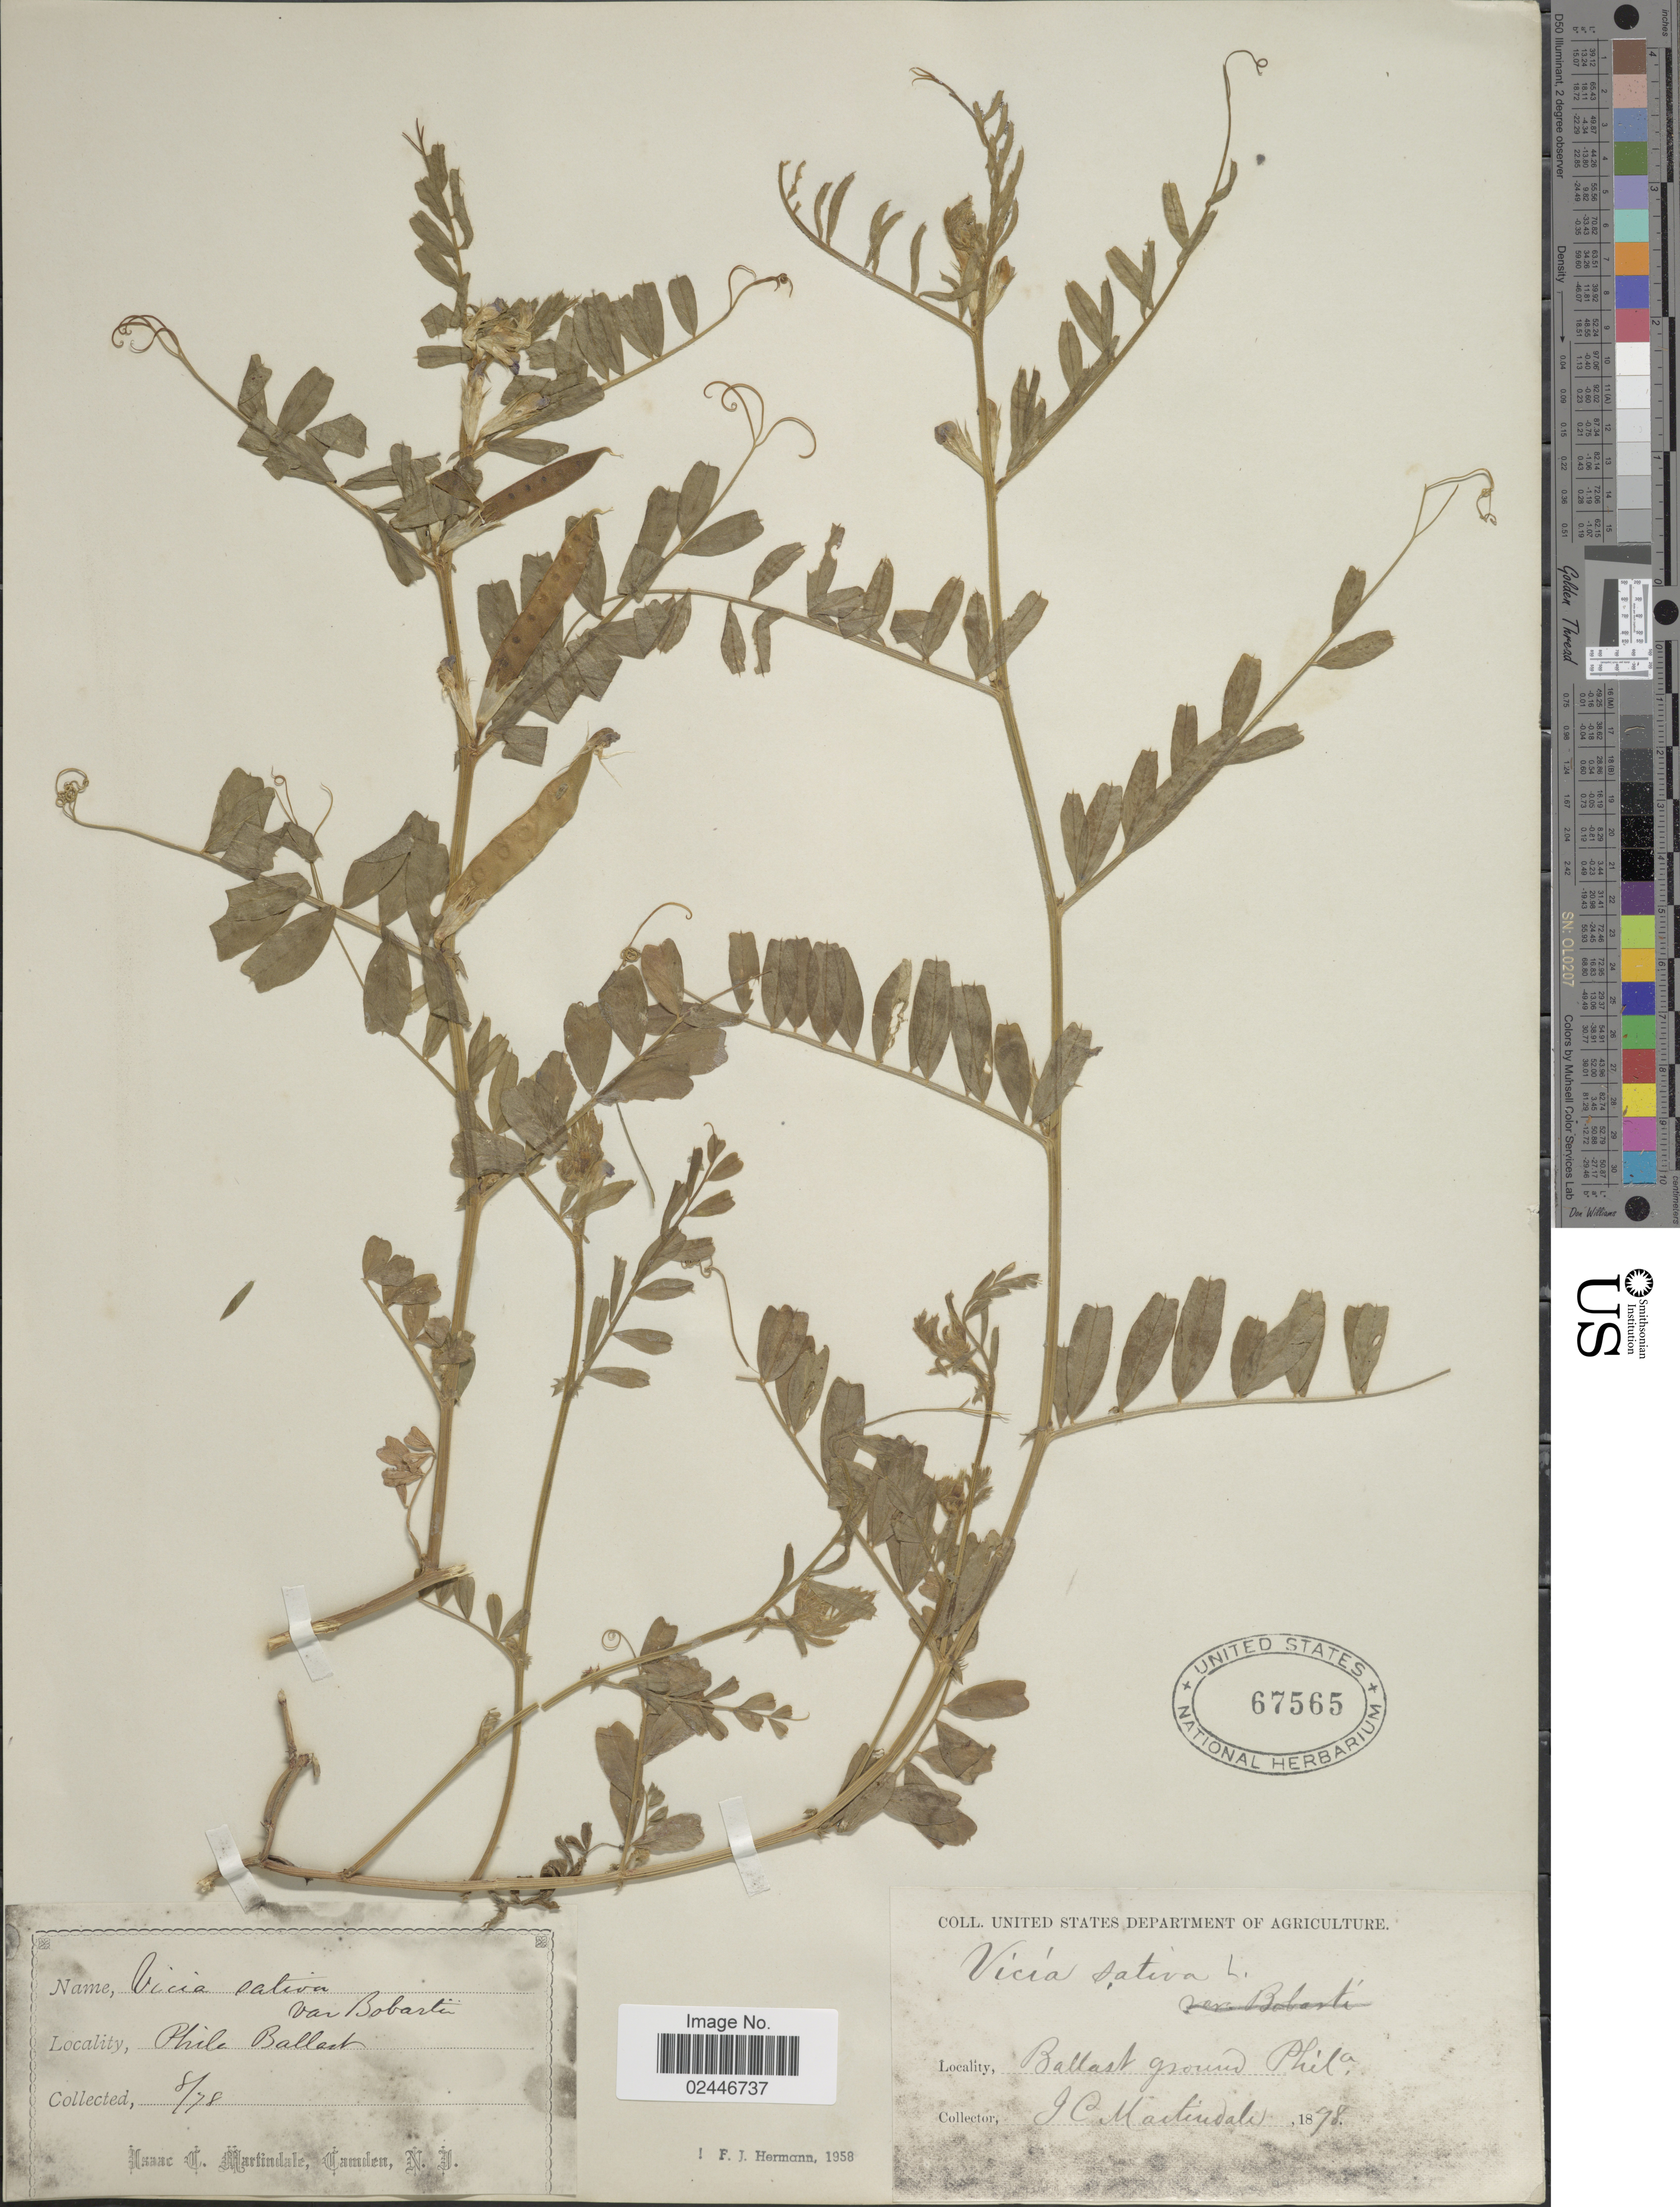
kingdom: Plantae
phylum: Tracheophyta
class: Magnoliopsida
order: Fabales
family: Fabaceae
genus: Vicia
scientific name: Vicia sativa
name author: L.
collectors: I. C. Martindale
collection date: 1878-08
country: United States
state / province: Pennsylvania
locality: Phila Ballast, Ballast ground.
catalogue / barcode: US 67565